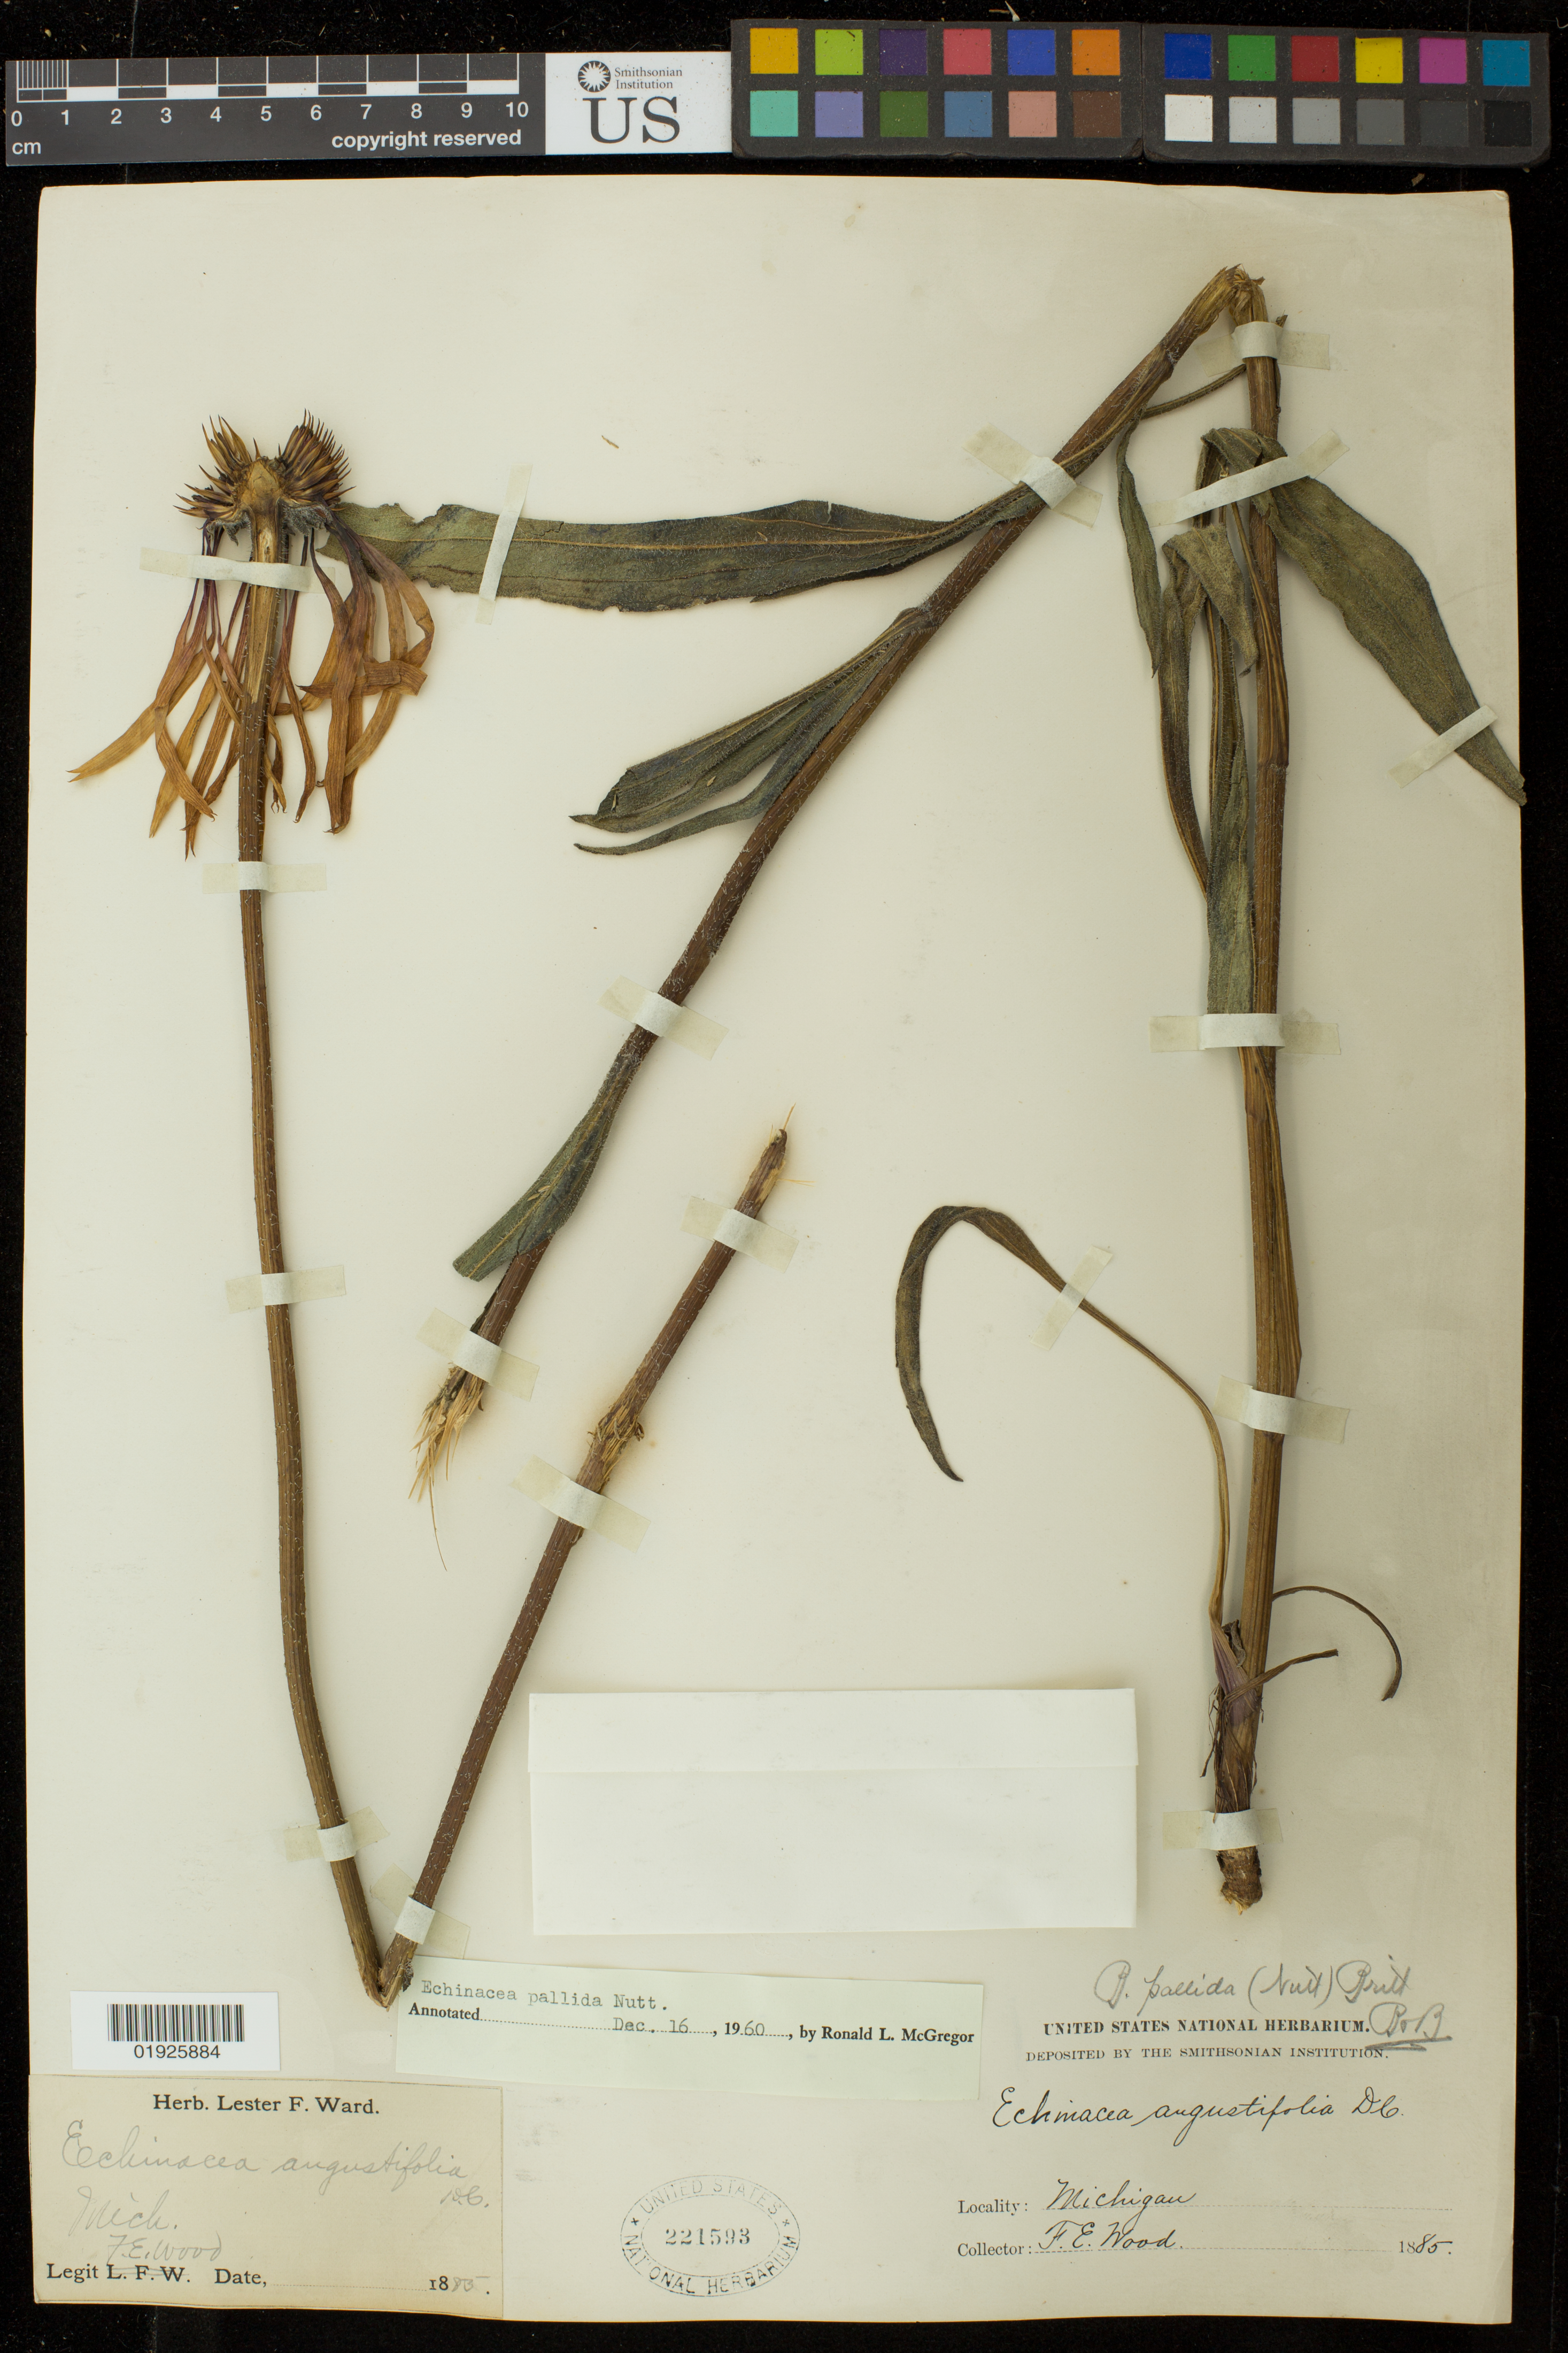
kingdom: Plantae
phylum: Tracheophyta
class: Magnoliopsida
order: Asterales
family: Asteraceae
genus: Echinacea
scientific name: Echinacea pallida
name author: (Nutt.) Nutt.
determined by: McGregor, R. L.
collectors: F. Wood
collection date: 1885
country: United States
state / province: Michigan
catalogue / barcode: US 221593